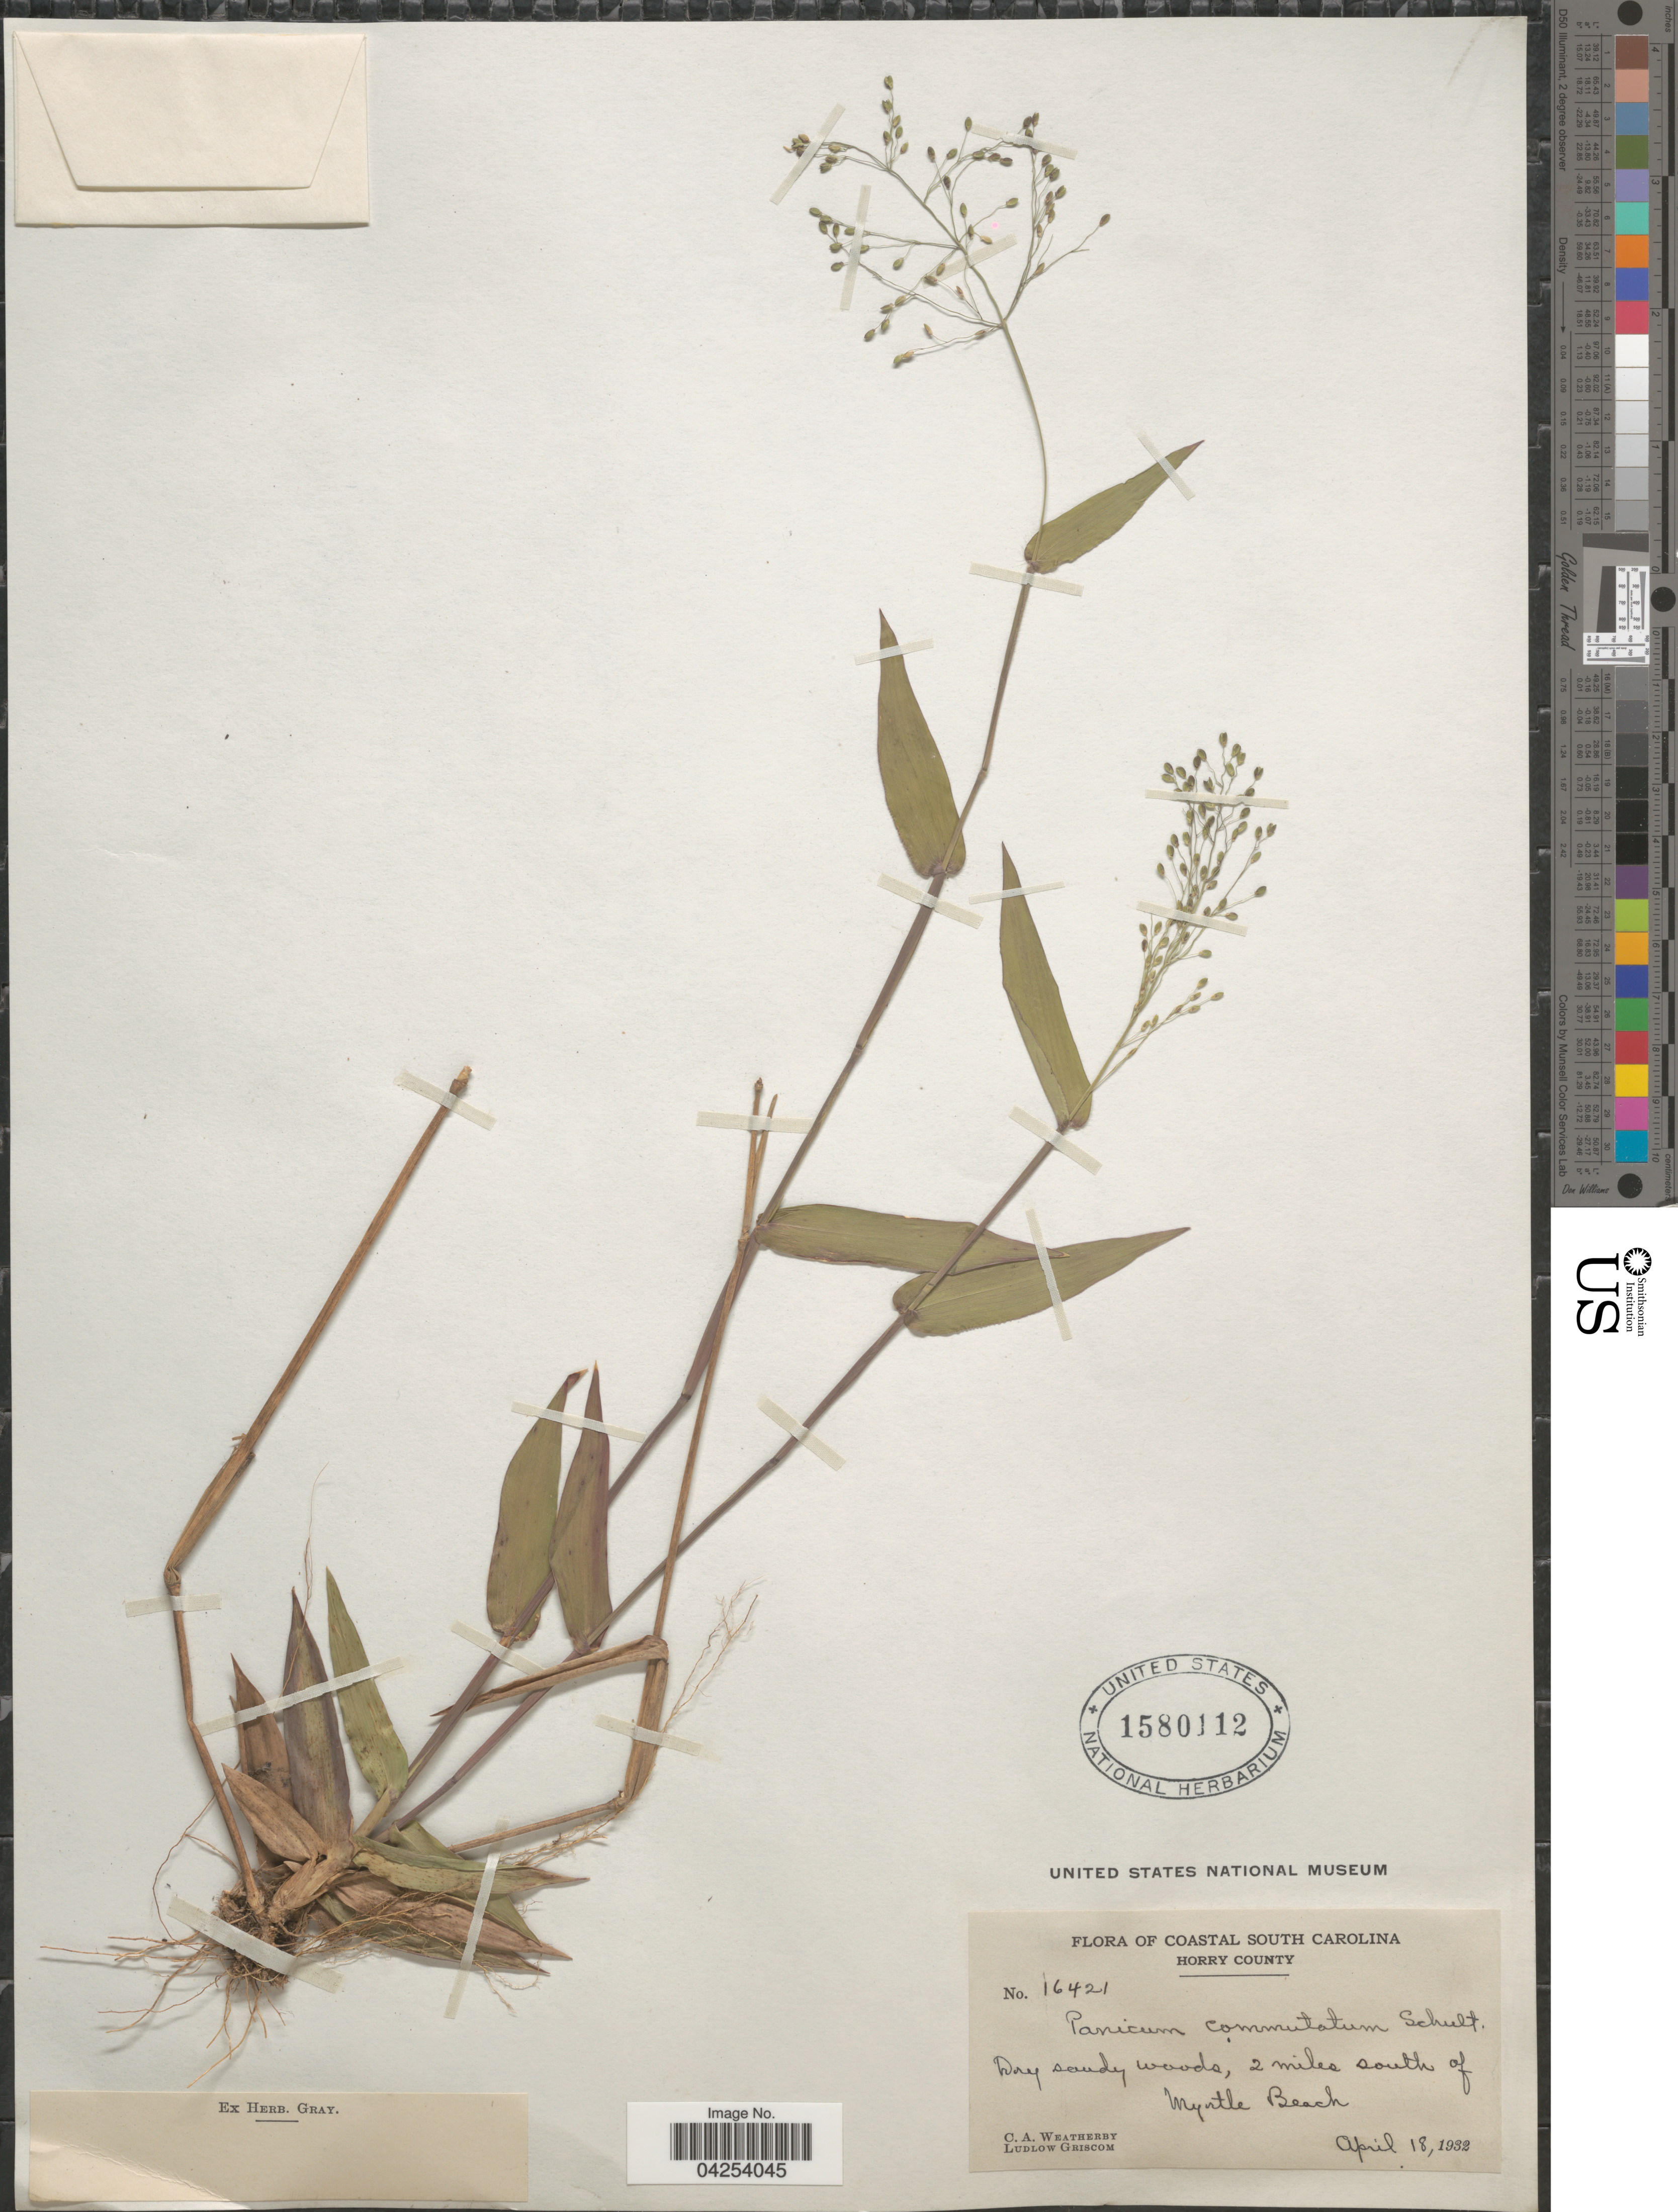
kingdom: Plantae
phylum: Tracheophyta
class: Liliopsida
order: Poales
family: Poaceae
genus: Dichanthelium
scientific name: Dichanthelium commutatum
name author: (Schult.) Gould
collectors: C. A. Weatherby & L. Griscom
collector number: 16421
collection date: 1932-04-18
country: United States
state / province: South Carolina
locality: Coastal South Carolina. Horry County. Dry sandy woods, 2 miles south of Myrtle Beach.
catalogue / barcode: US 1580112